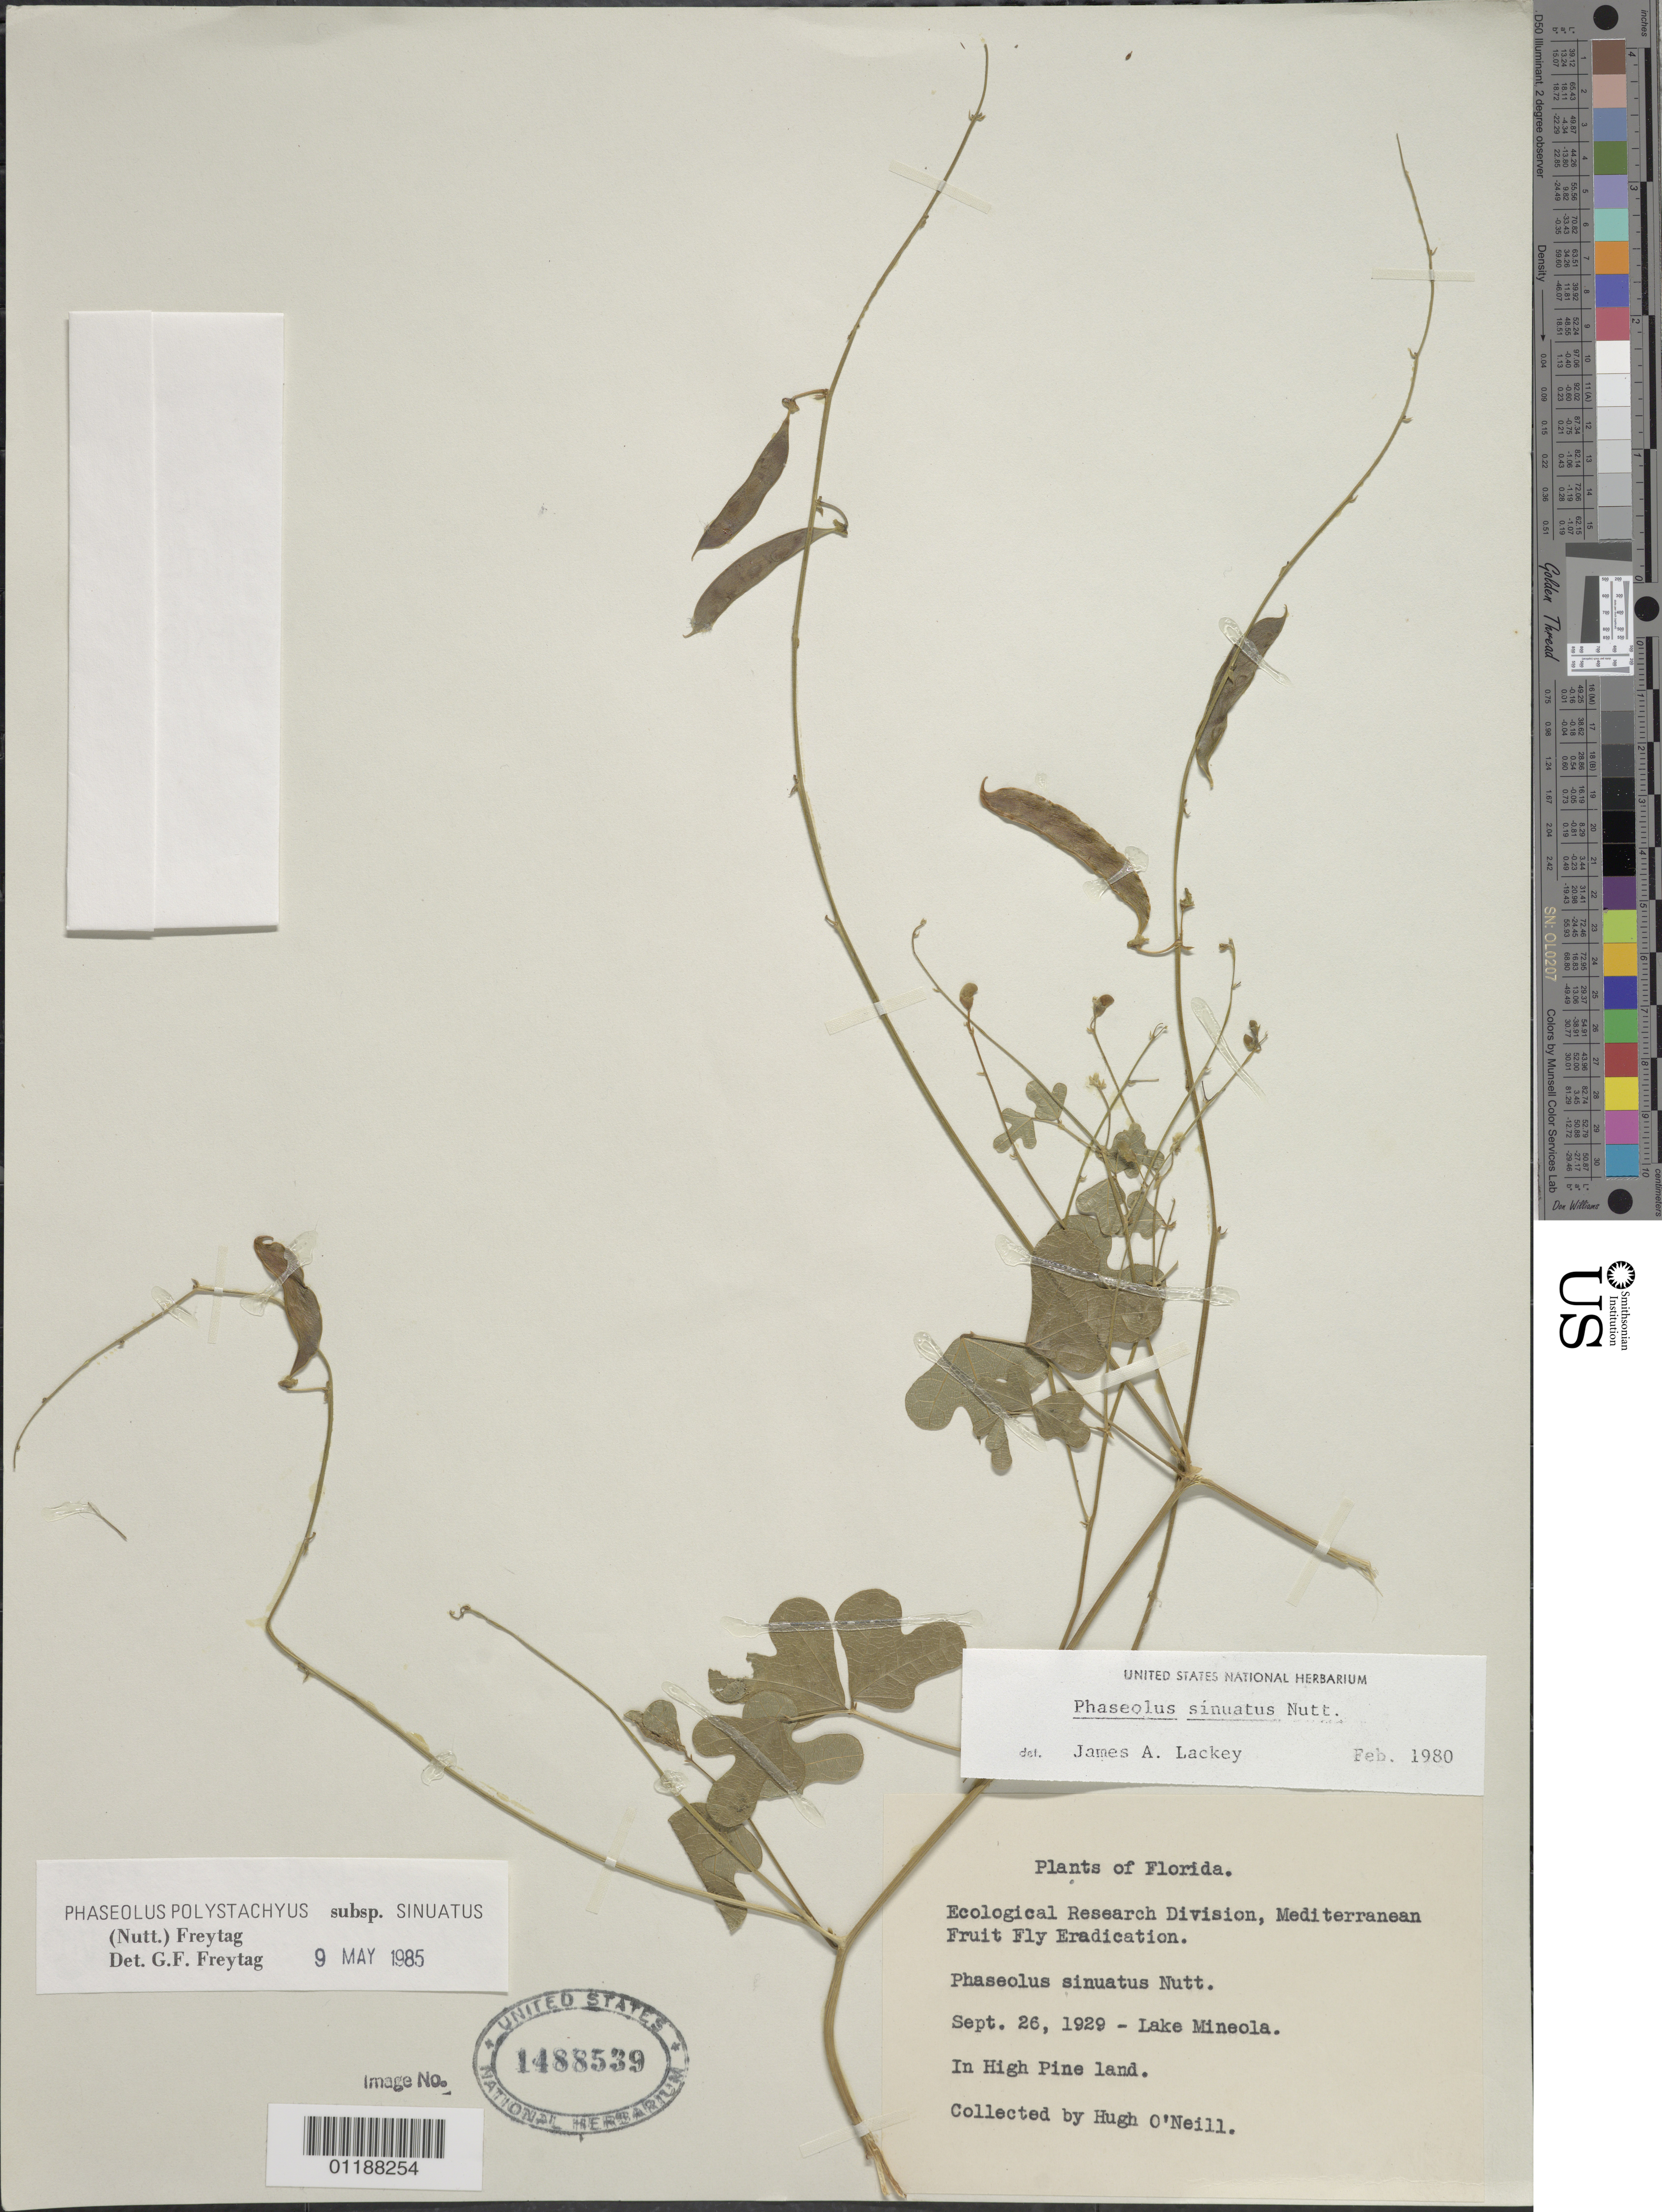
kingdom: Plantae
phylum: Tracheophyta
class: Magnoliopsida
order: Fabales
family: Fabaceae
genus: Phaseolus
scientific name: Phaseolus polystachios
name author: (L.) Britton, Stearns & Poggenb.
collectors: H. O'Neill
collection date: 1929-09-26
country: United States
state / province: Florida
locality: Lake Mineola, in High Pine land.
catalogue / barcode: US 1488539